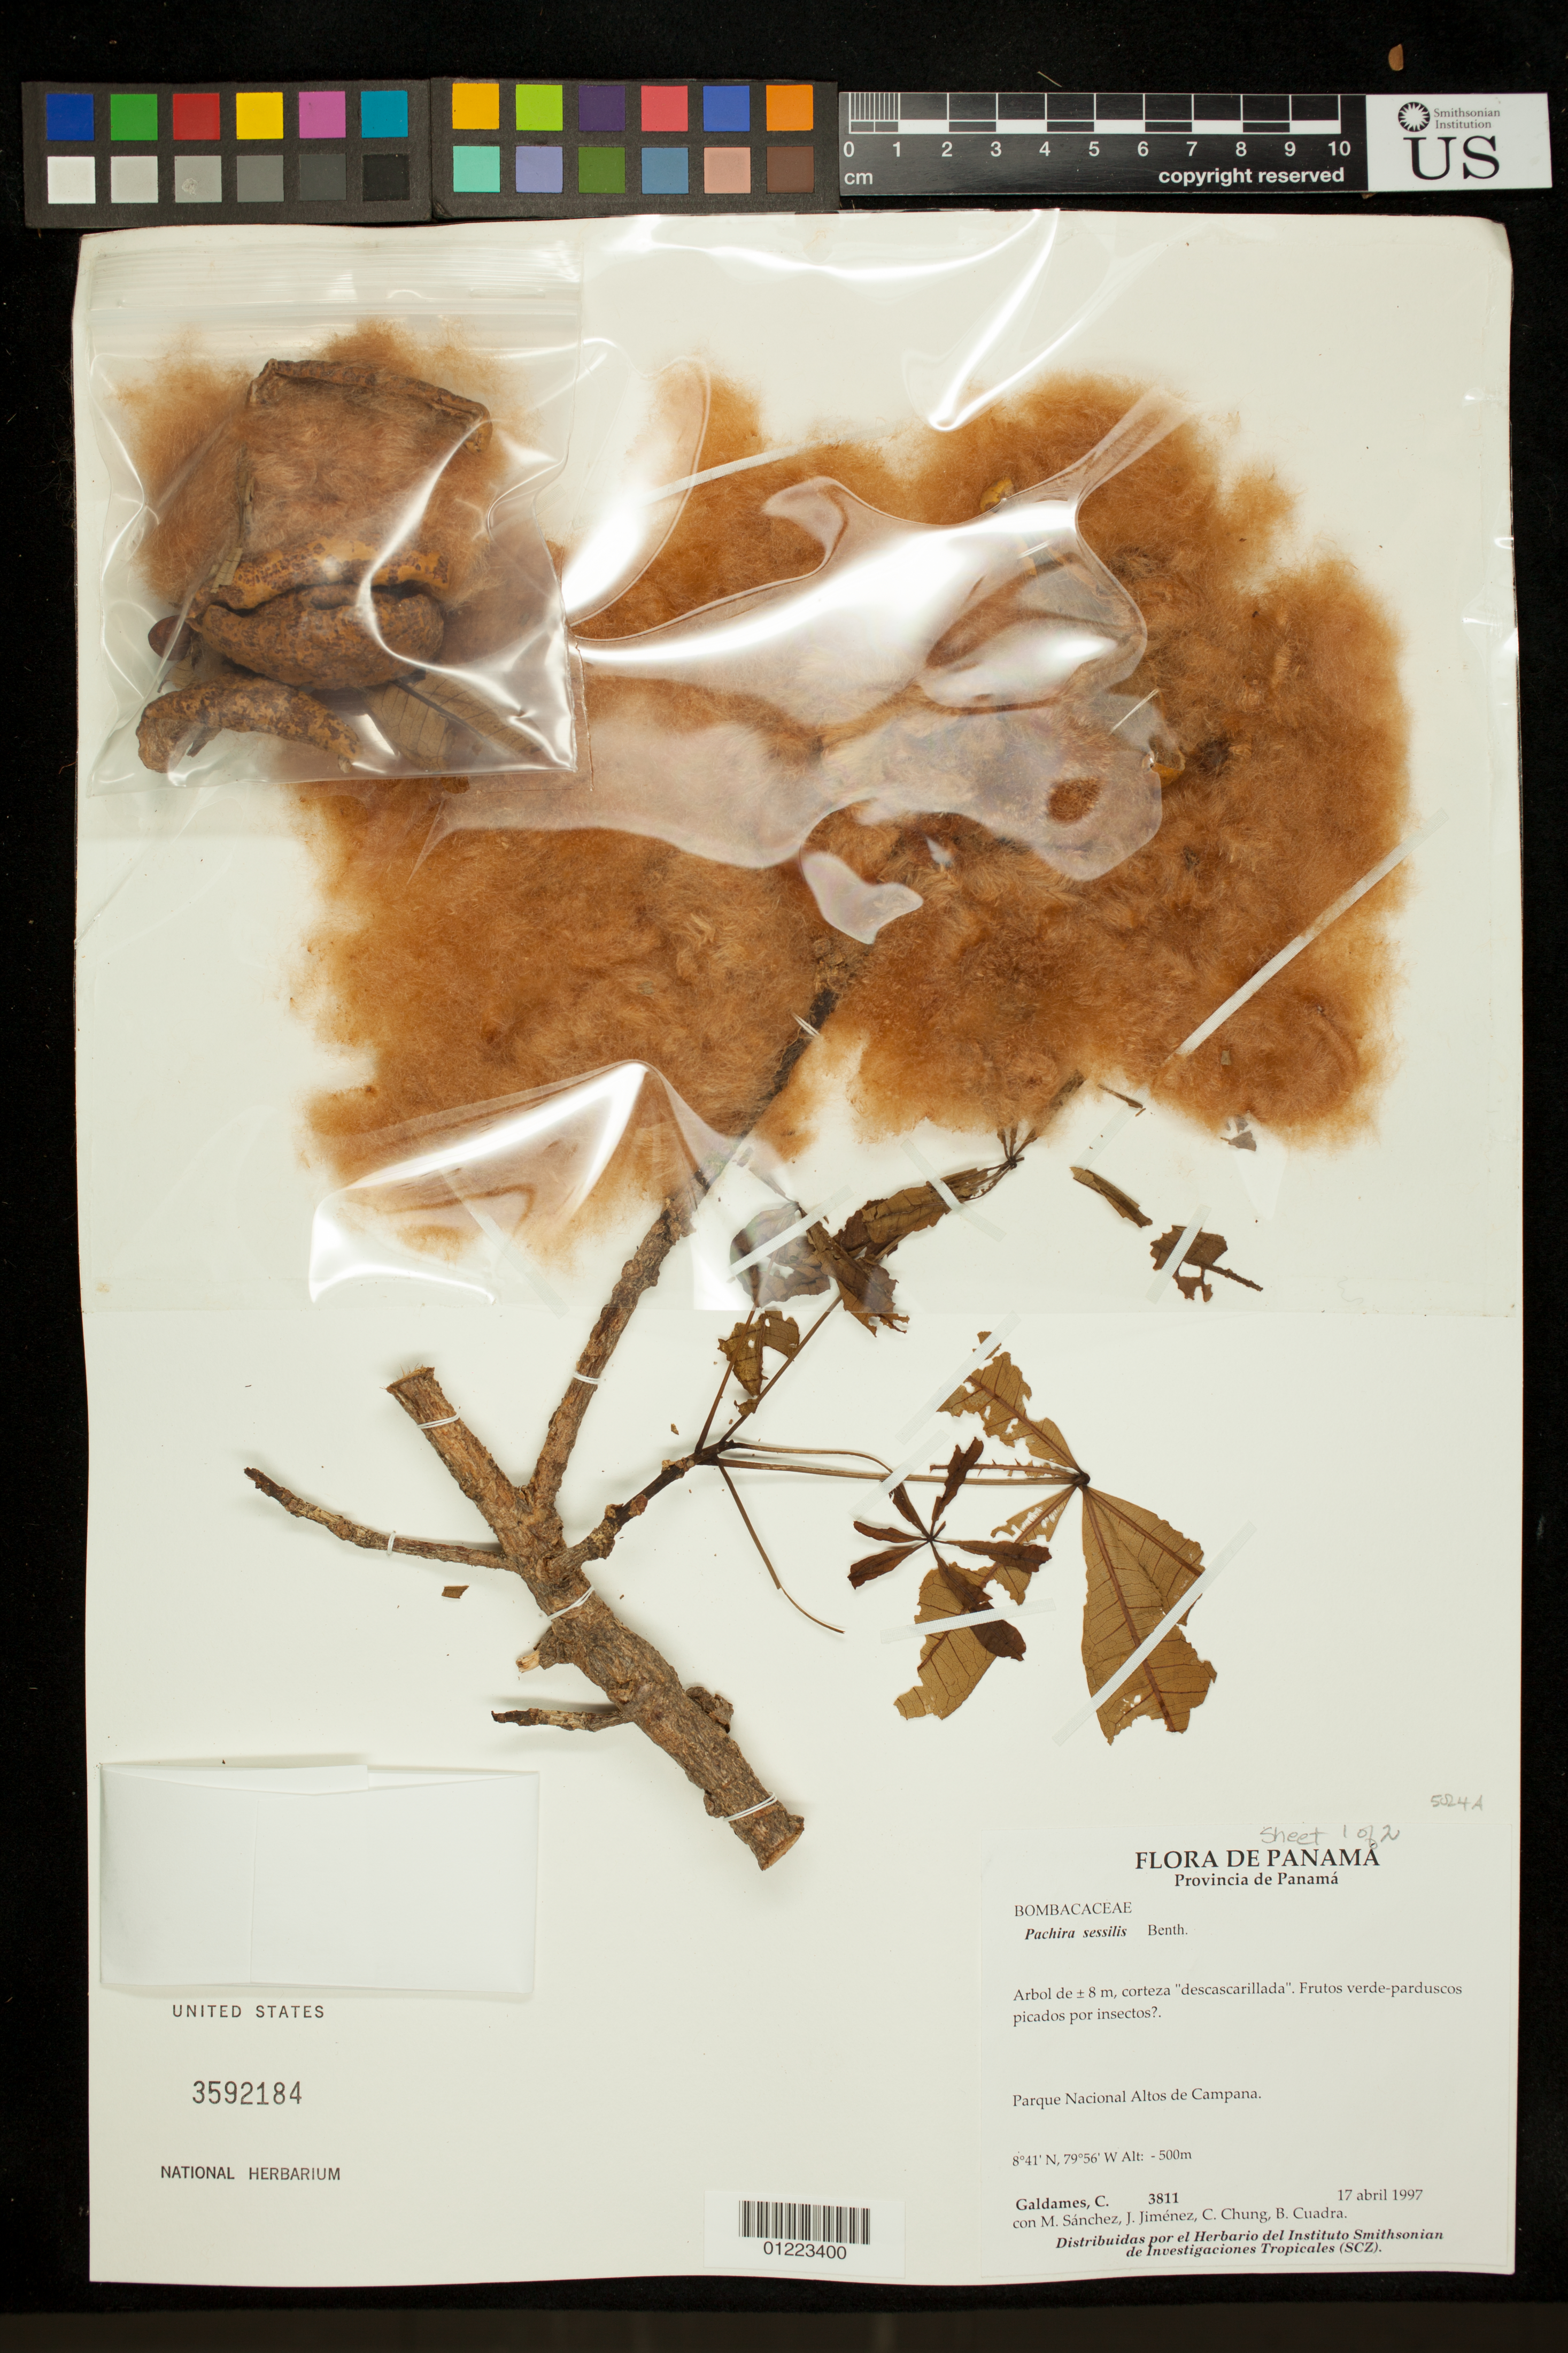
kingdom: Plantae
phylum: Tracheophyta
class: Magnoliopsida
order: Malvales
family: Malvaceae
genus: Pachira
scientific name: Pachira sessilis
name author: Benth.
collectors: C. Galdames, M. Sánchez, J. Jiménez & C. Chung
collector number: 3811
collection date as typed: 4/17/1997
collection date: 1997-04-17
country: Panama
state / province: Panamá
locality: Parque Nacional Altos de Campana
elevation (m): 500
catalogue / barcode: US 3592184